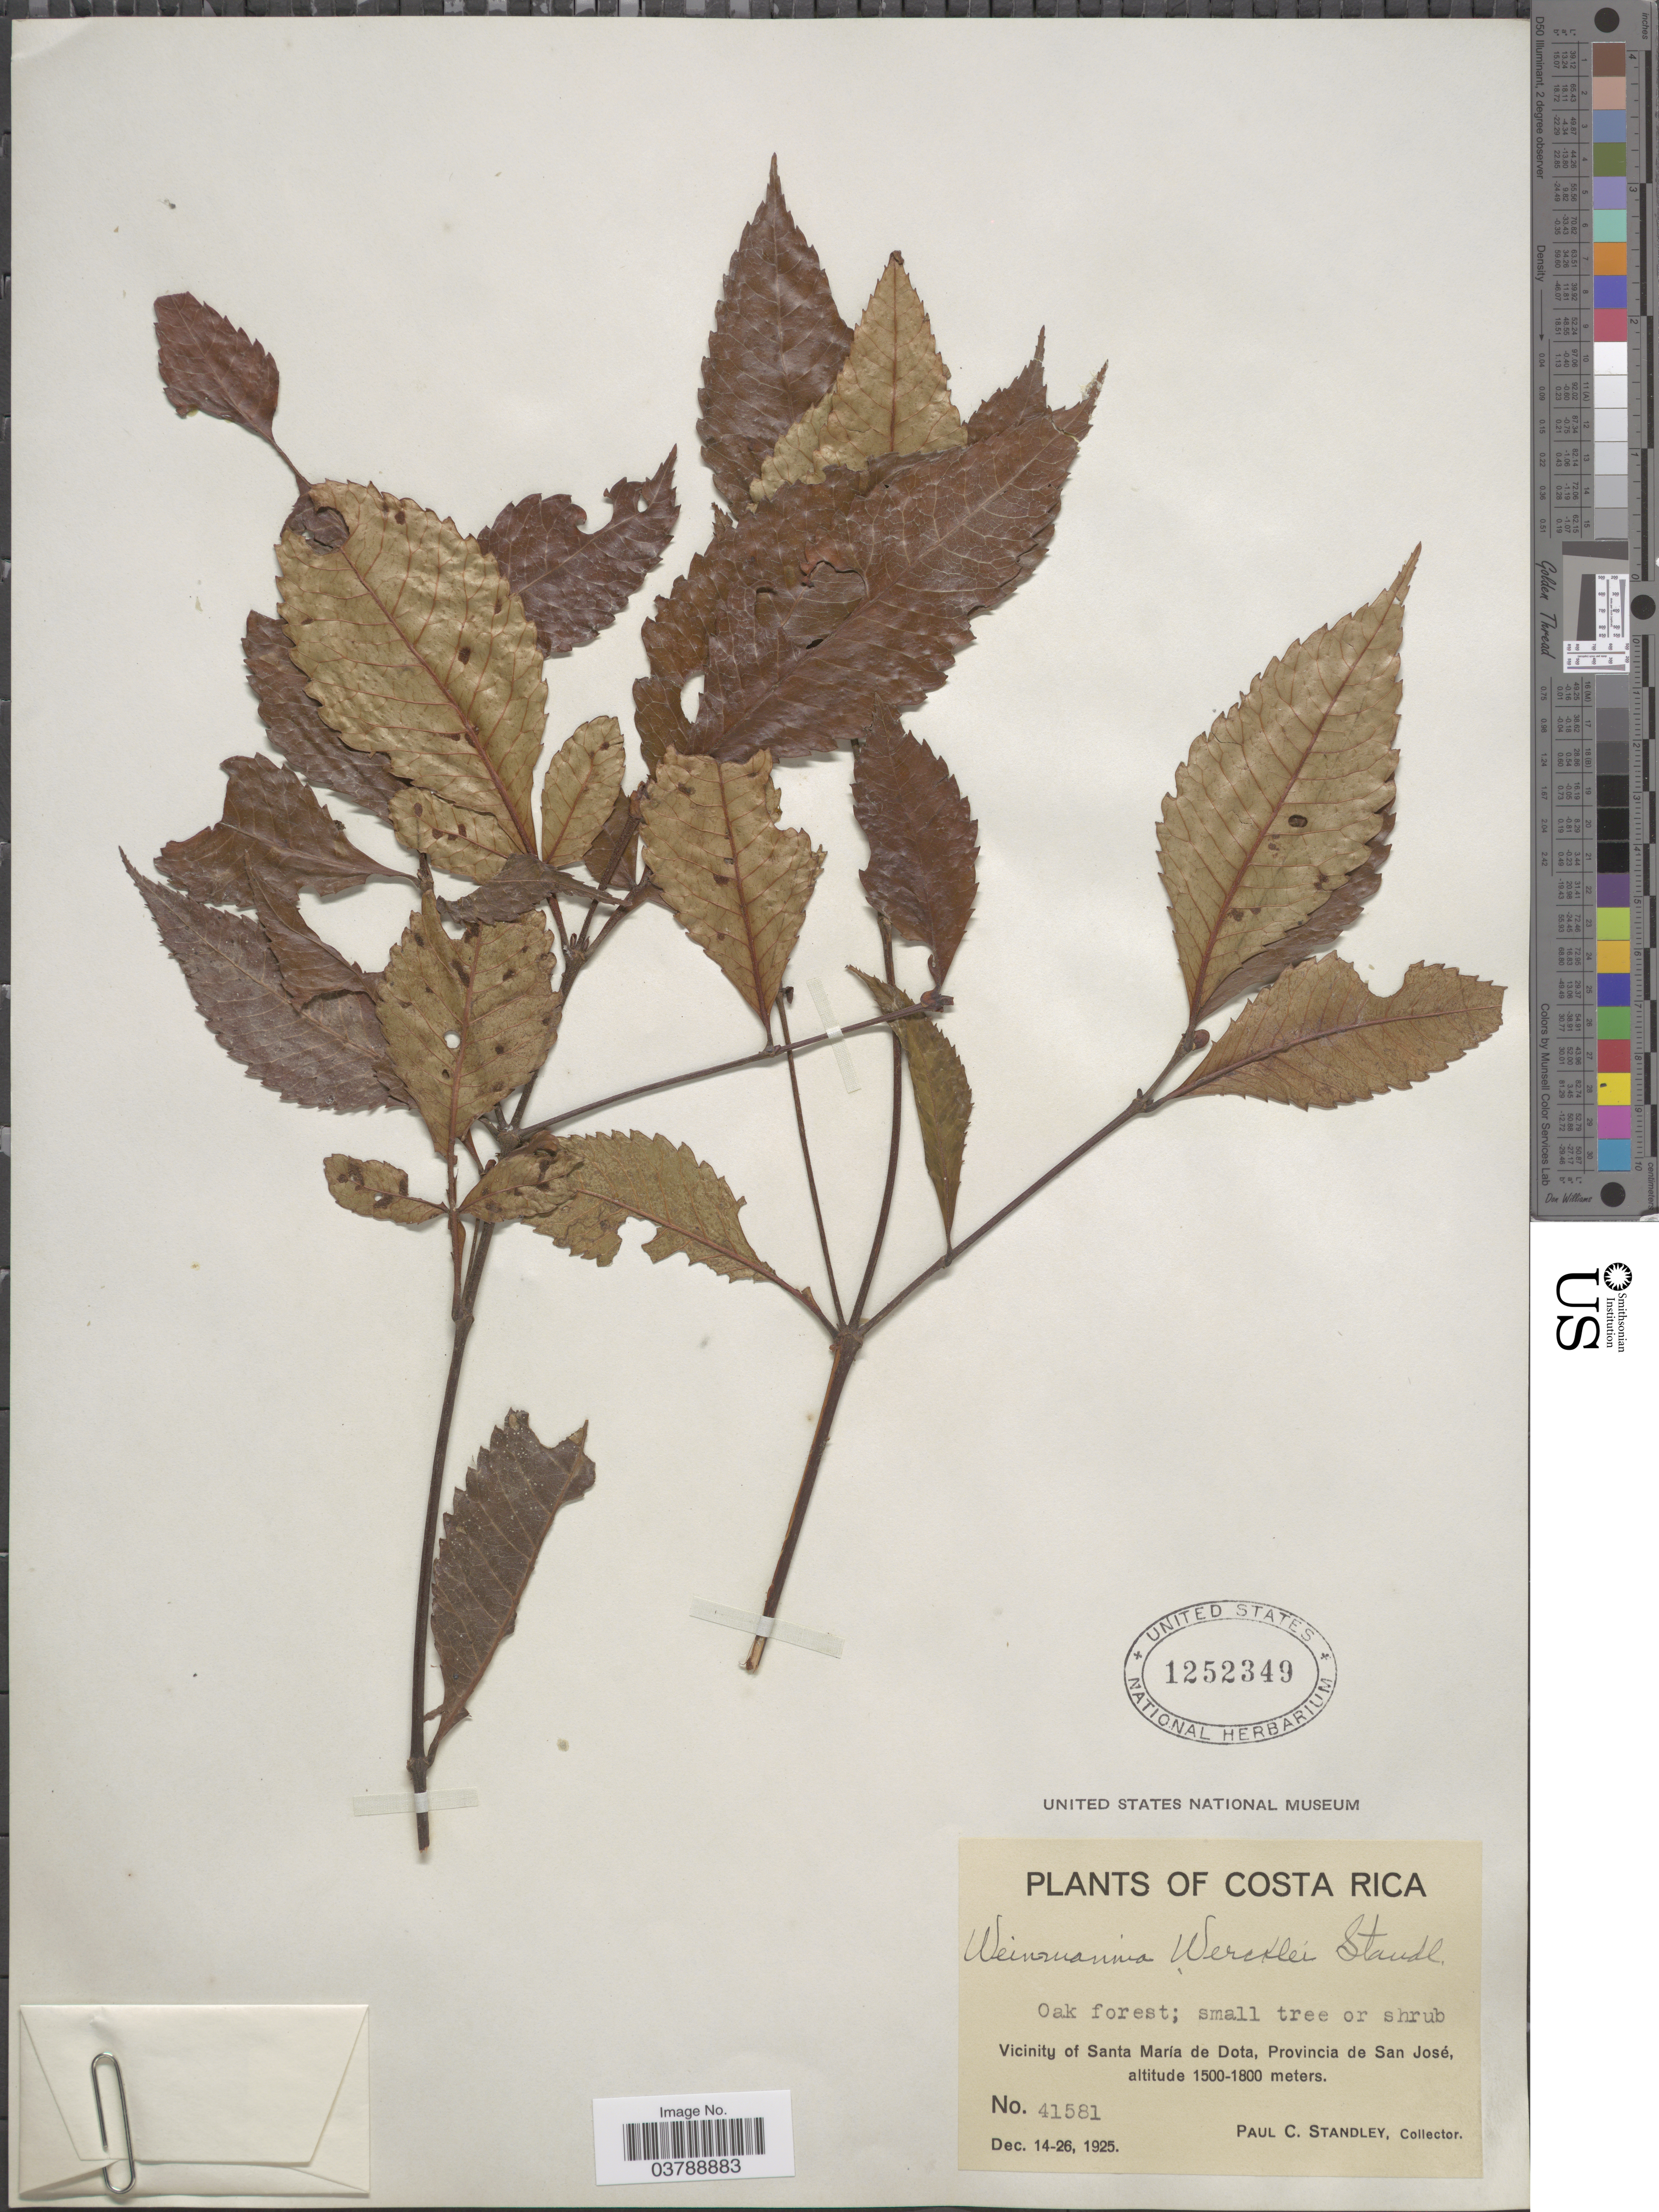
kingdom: Plantae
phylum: Tracheophyta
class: Magnoliopsida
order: Oxalidales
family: Cunoniaceae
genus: Weinmannia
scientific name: Weinmannia wercklei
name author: Standl.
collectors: P. C. Standley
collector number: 41581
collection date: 1925-12-14/1925-12-26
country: Costa Rica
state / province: San José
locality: Vicinity of Santa María de Dota.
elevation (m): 1500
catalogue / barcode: US 1252349